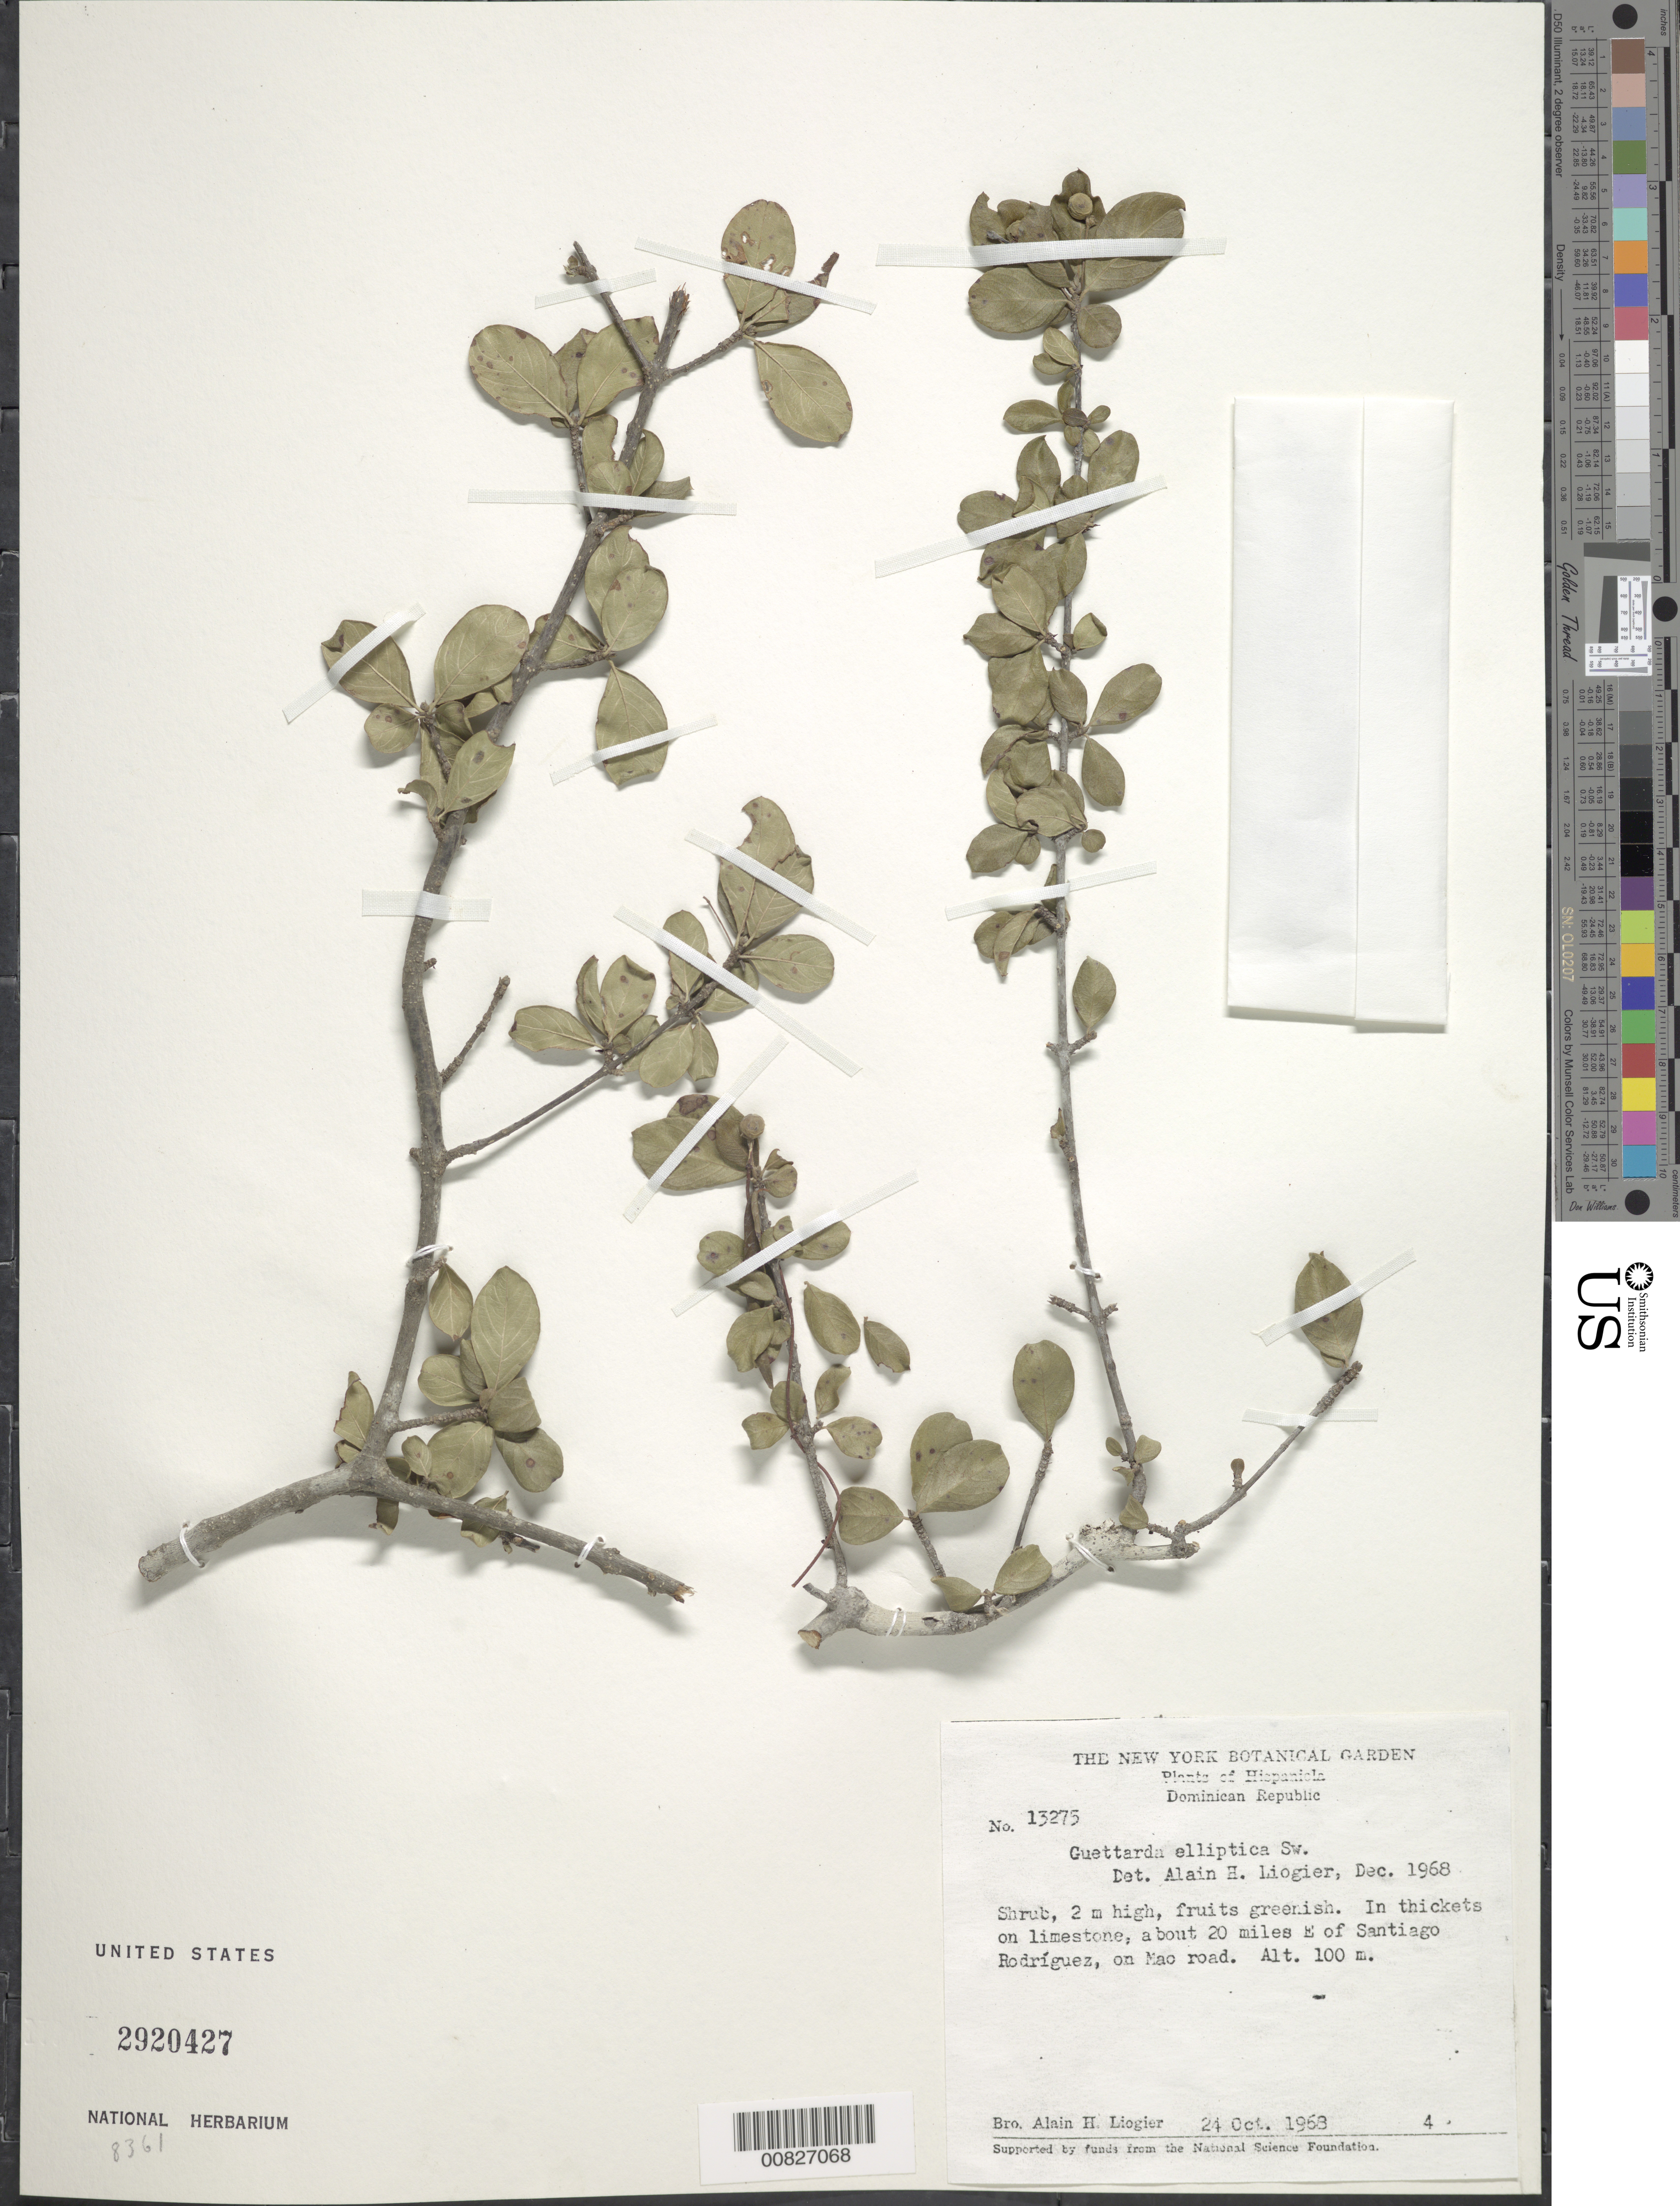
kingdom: Plantae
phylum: Tracheophyta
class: Magnoliopsida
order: Gentianales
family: Rubiaceae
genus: Guettarda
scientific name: Guettarda elliptica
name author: Sw.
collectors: A. H. Liogier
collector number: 13275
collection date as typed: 24 Oct 1968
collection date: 1968-10-24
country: Dominican Republic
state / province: Santiago Rodríguez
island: Hispaniola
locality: About 20 miles E of Santiago Rodríguez, on Mao Road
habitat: In thickets on limestone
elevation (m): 100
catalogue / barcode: US 2920427